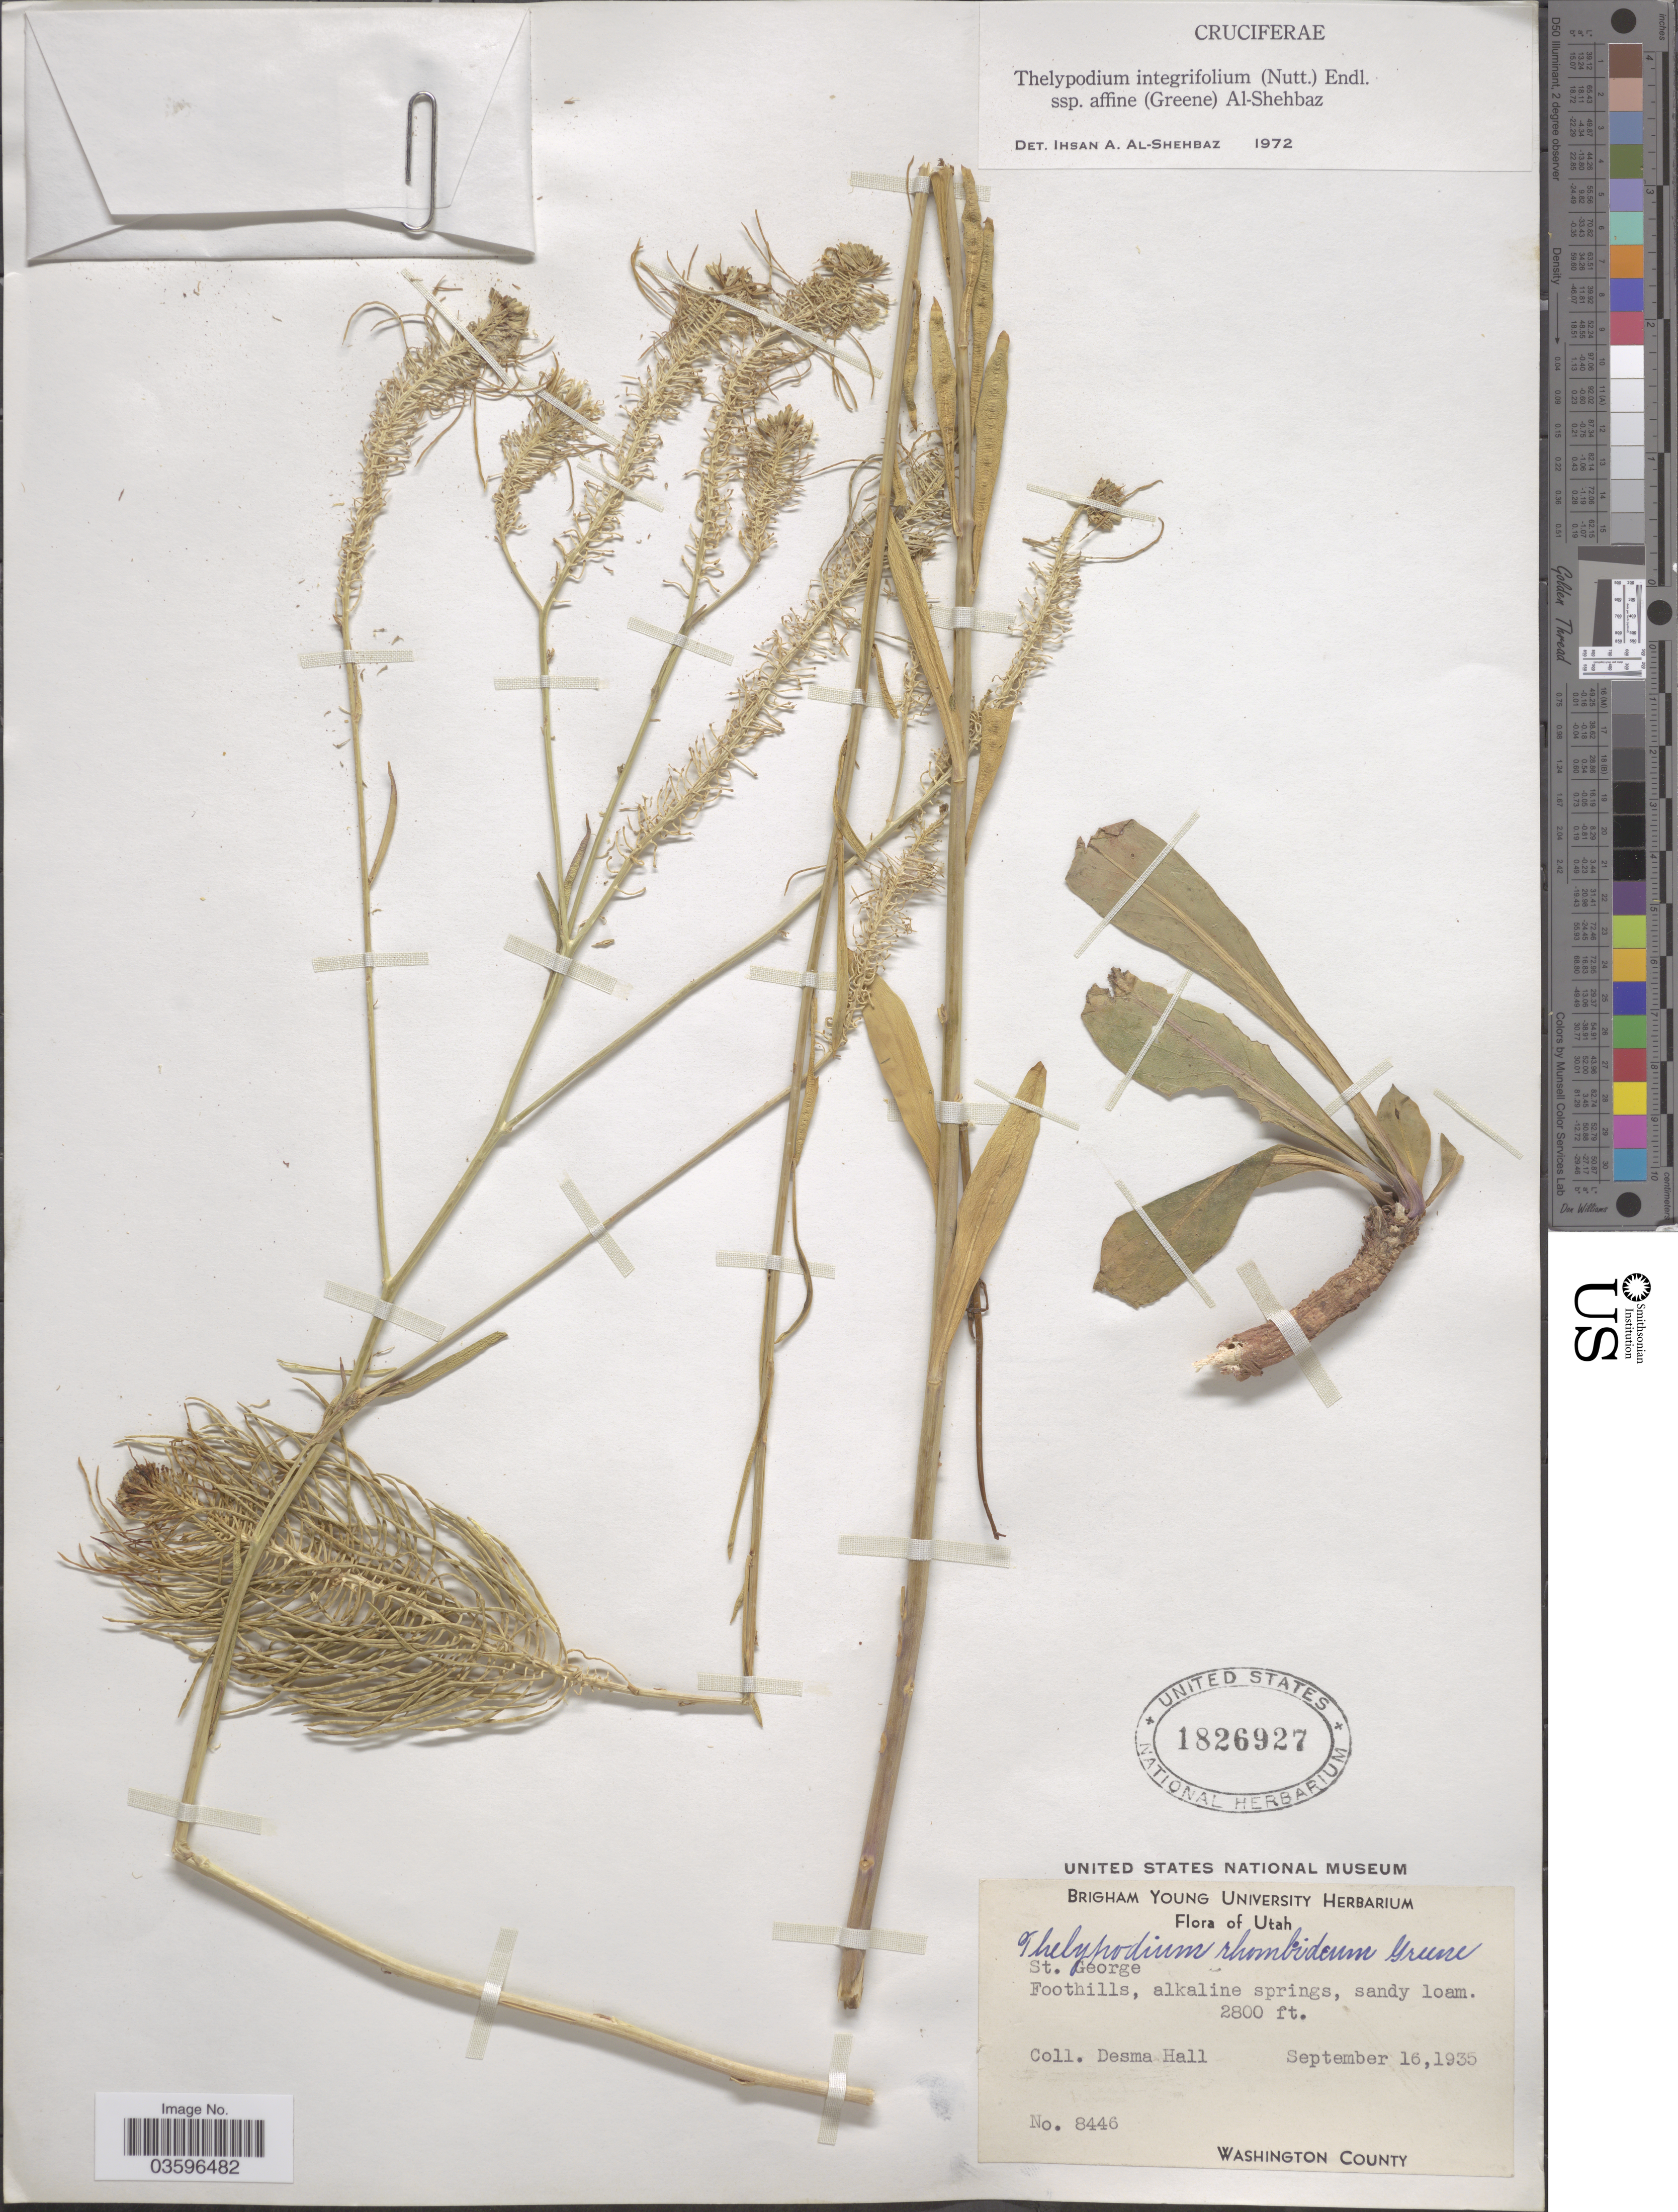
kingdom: Plantae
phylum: Tracheophyta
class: Magnoliopsida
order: Brassicales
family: Brassicaceae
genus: Thelypodium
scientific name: Thelypodium integrifolium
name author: (Nutt.) Endl.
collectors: D. Hall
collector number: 8446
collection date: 1935-09-16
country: United States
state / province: Utah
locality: St. George. Foothills. Washington County.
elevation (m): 853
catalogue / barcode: US 1826927